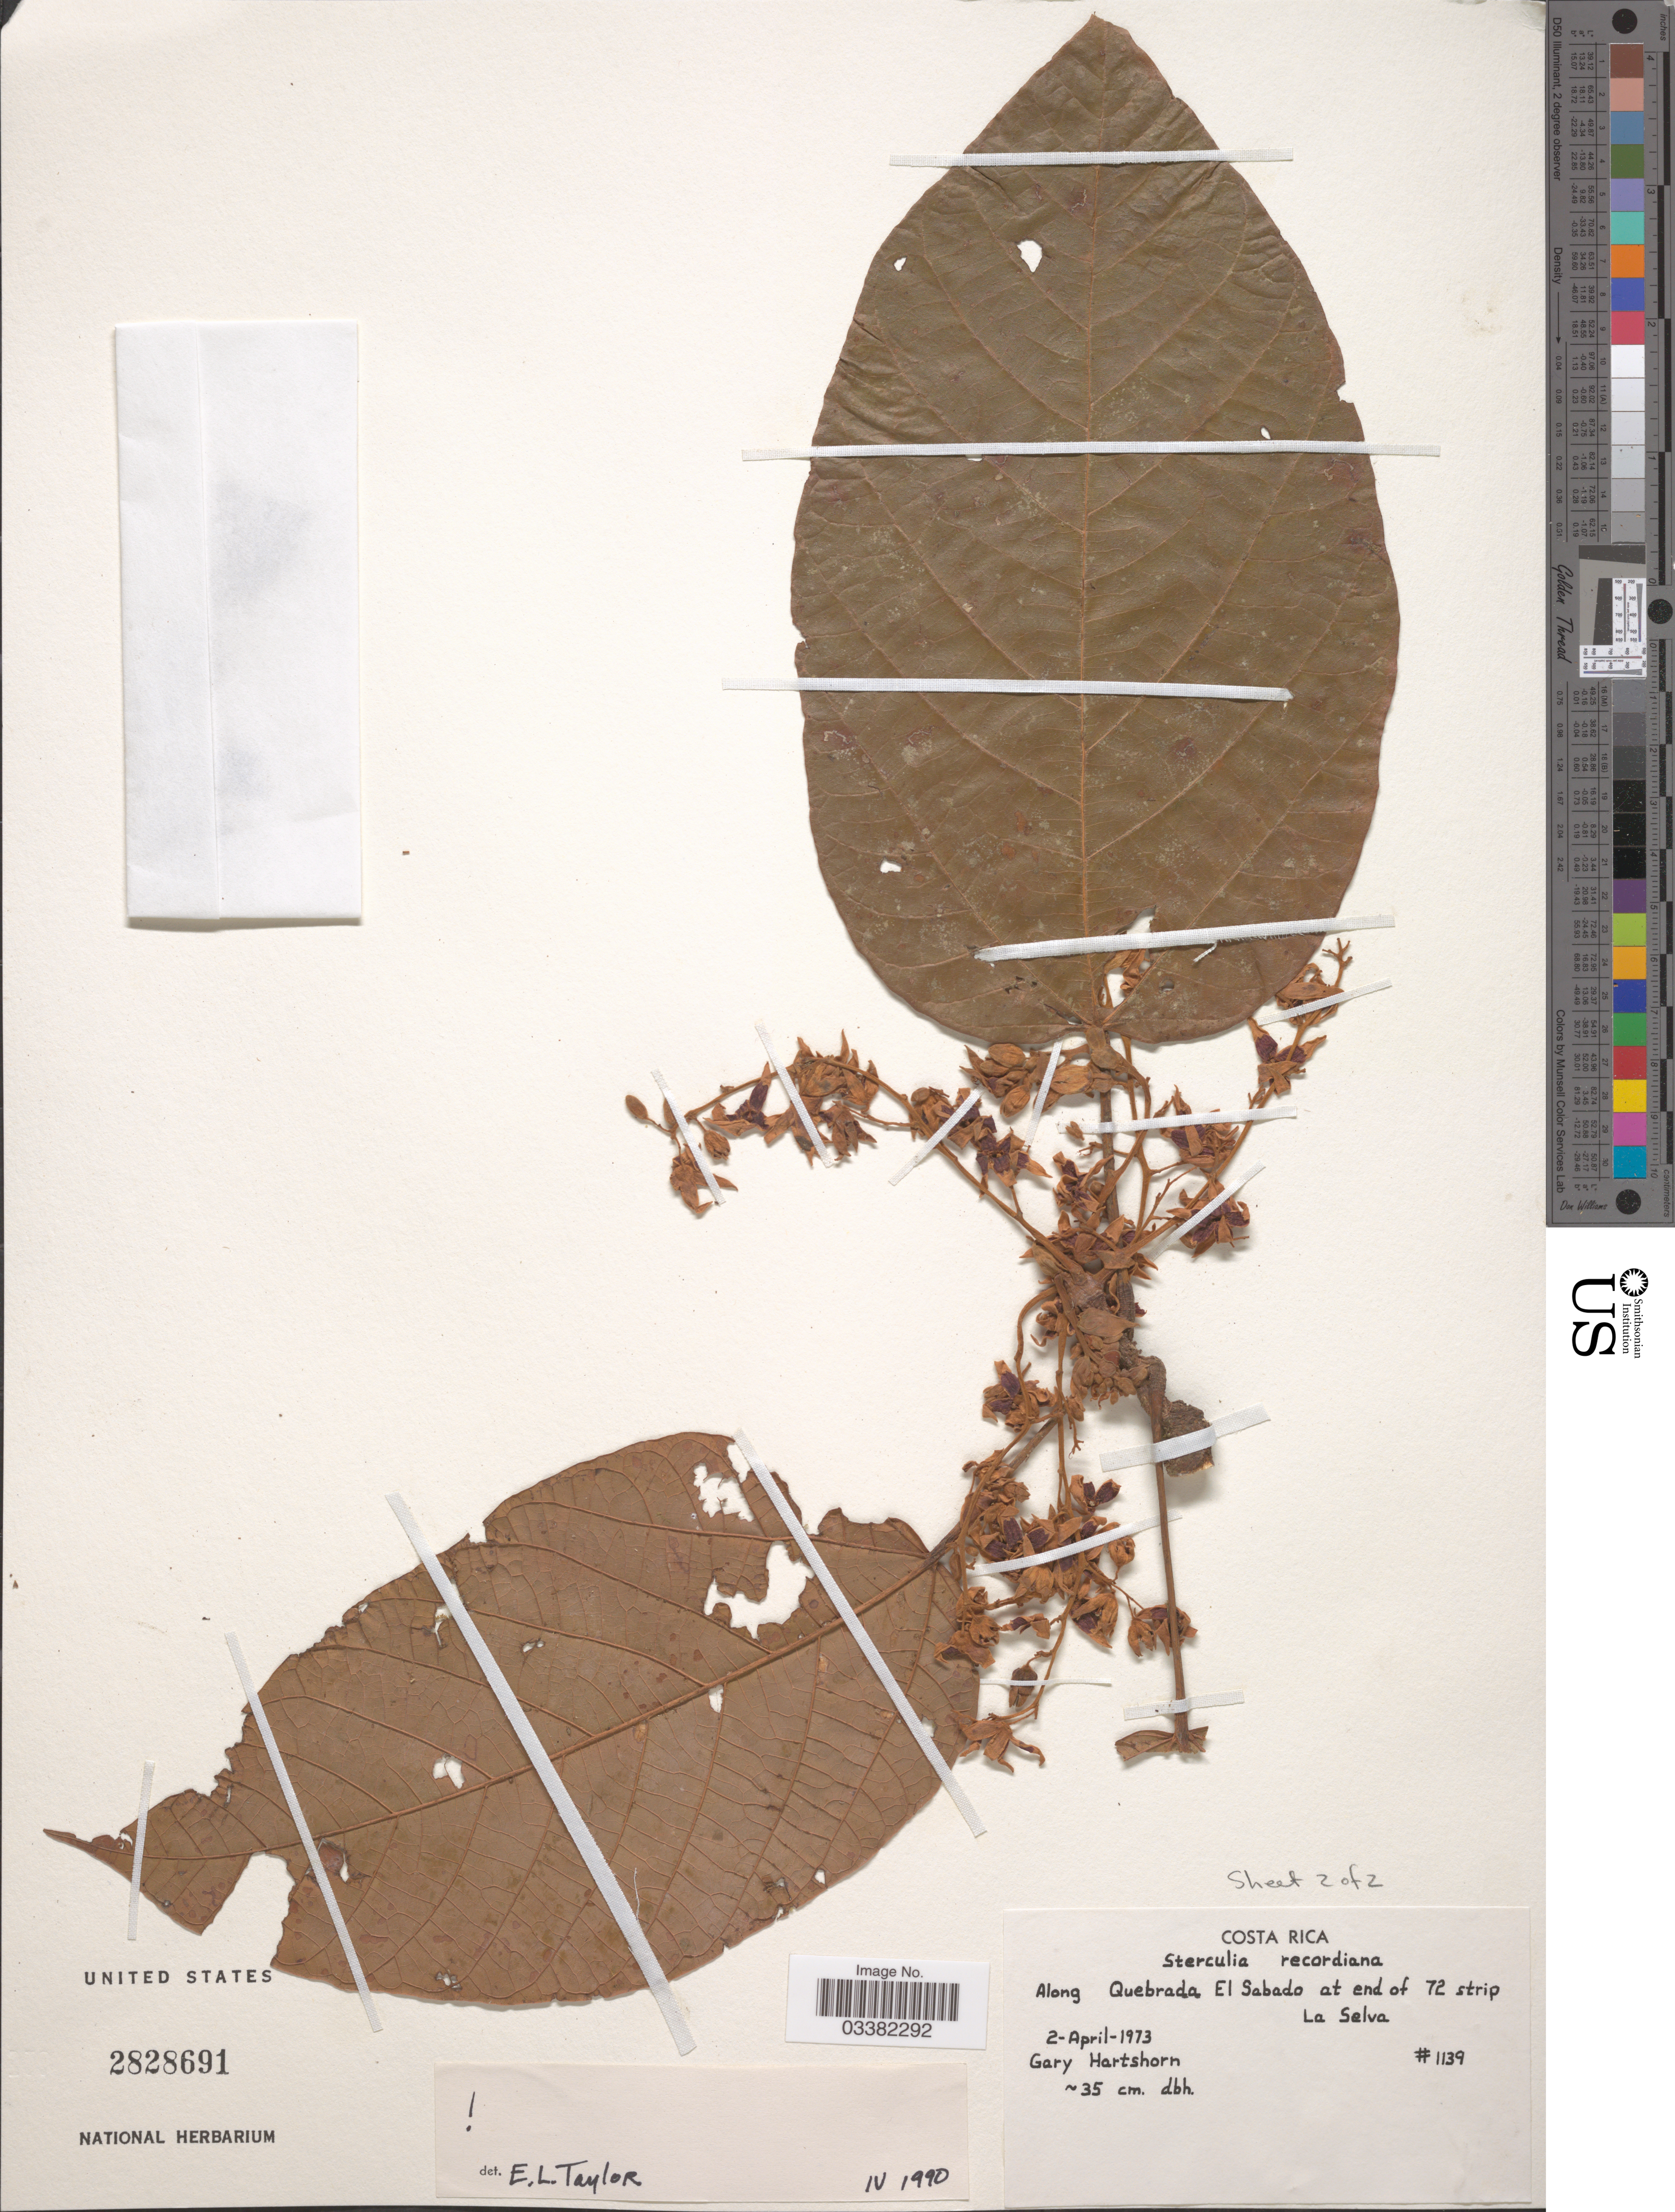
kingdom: Plantae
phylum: Tracheophyta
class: Magnoliopsida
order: Malvales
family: Malvaceae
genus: Sterculia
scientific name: Sterculia recordiana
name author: Standl.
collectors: G. Hartshorn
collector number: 1139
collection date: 1973-04-02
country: Costa Rica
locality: Along Quebrada El Sabado at end of 72 strip. La Selva.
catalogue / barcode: US 2828691